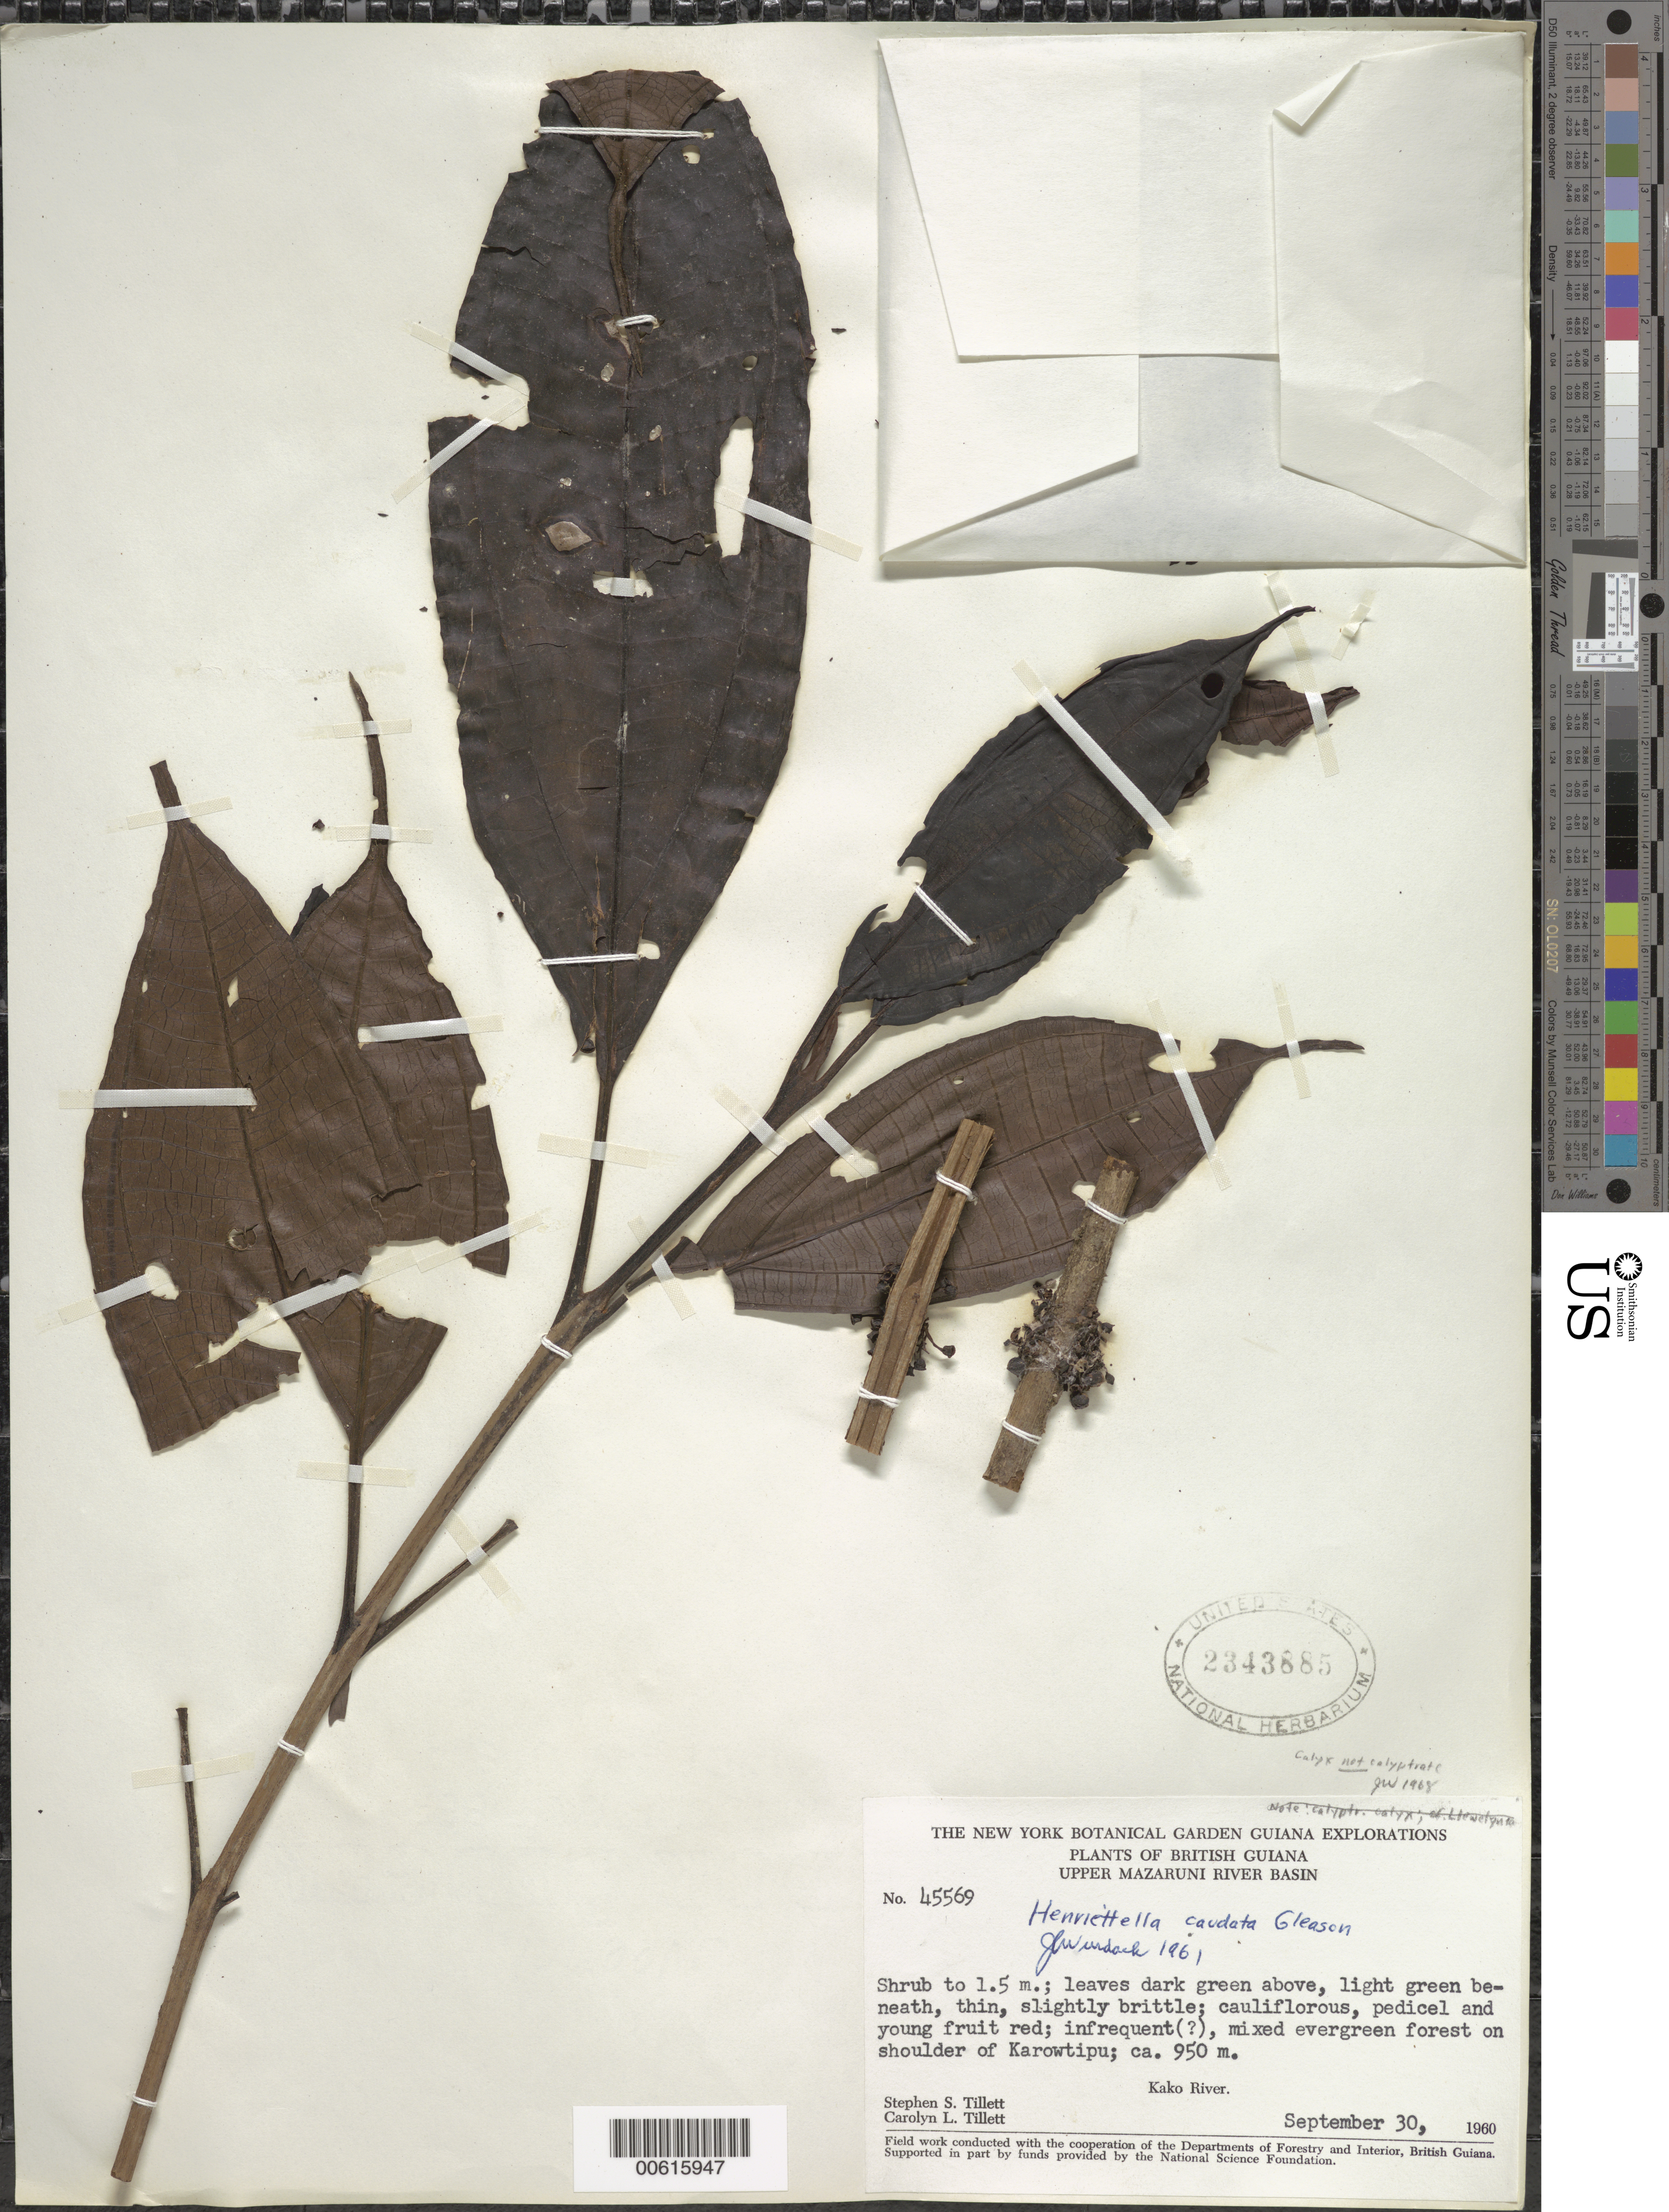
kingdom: Plantae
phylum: Tracheophyta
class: Magnoliopsida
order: Myrtales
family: Melastomataceae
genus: Henriettea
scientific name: Henriettea caudata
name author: (Gleason) Penneys et al.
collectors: S. S. Tillett, C. L. Tillett & R. Boyan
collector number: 45569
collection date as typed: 29-Sep-60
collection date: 1960-09-29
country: Guyana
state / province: Cuyuni-Mazaruni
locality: Kako River, Karowtipu, Upper Mazaruni River basin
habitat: Mixed evergreen forest on shoulder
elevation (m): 945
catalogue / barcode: US 2343885